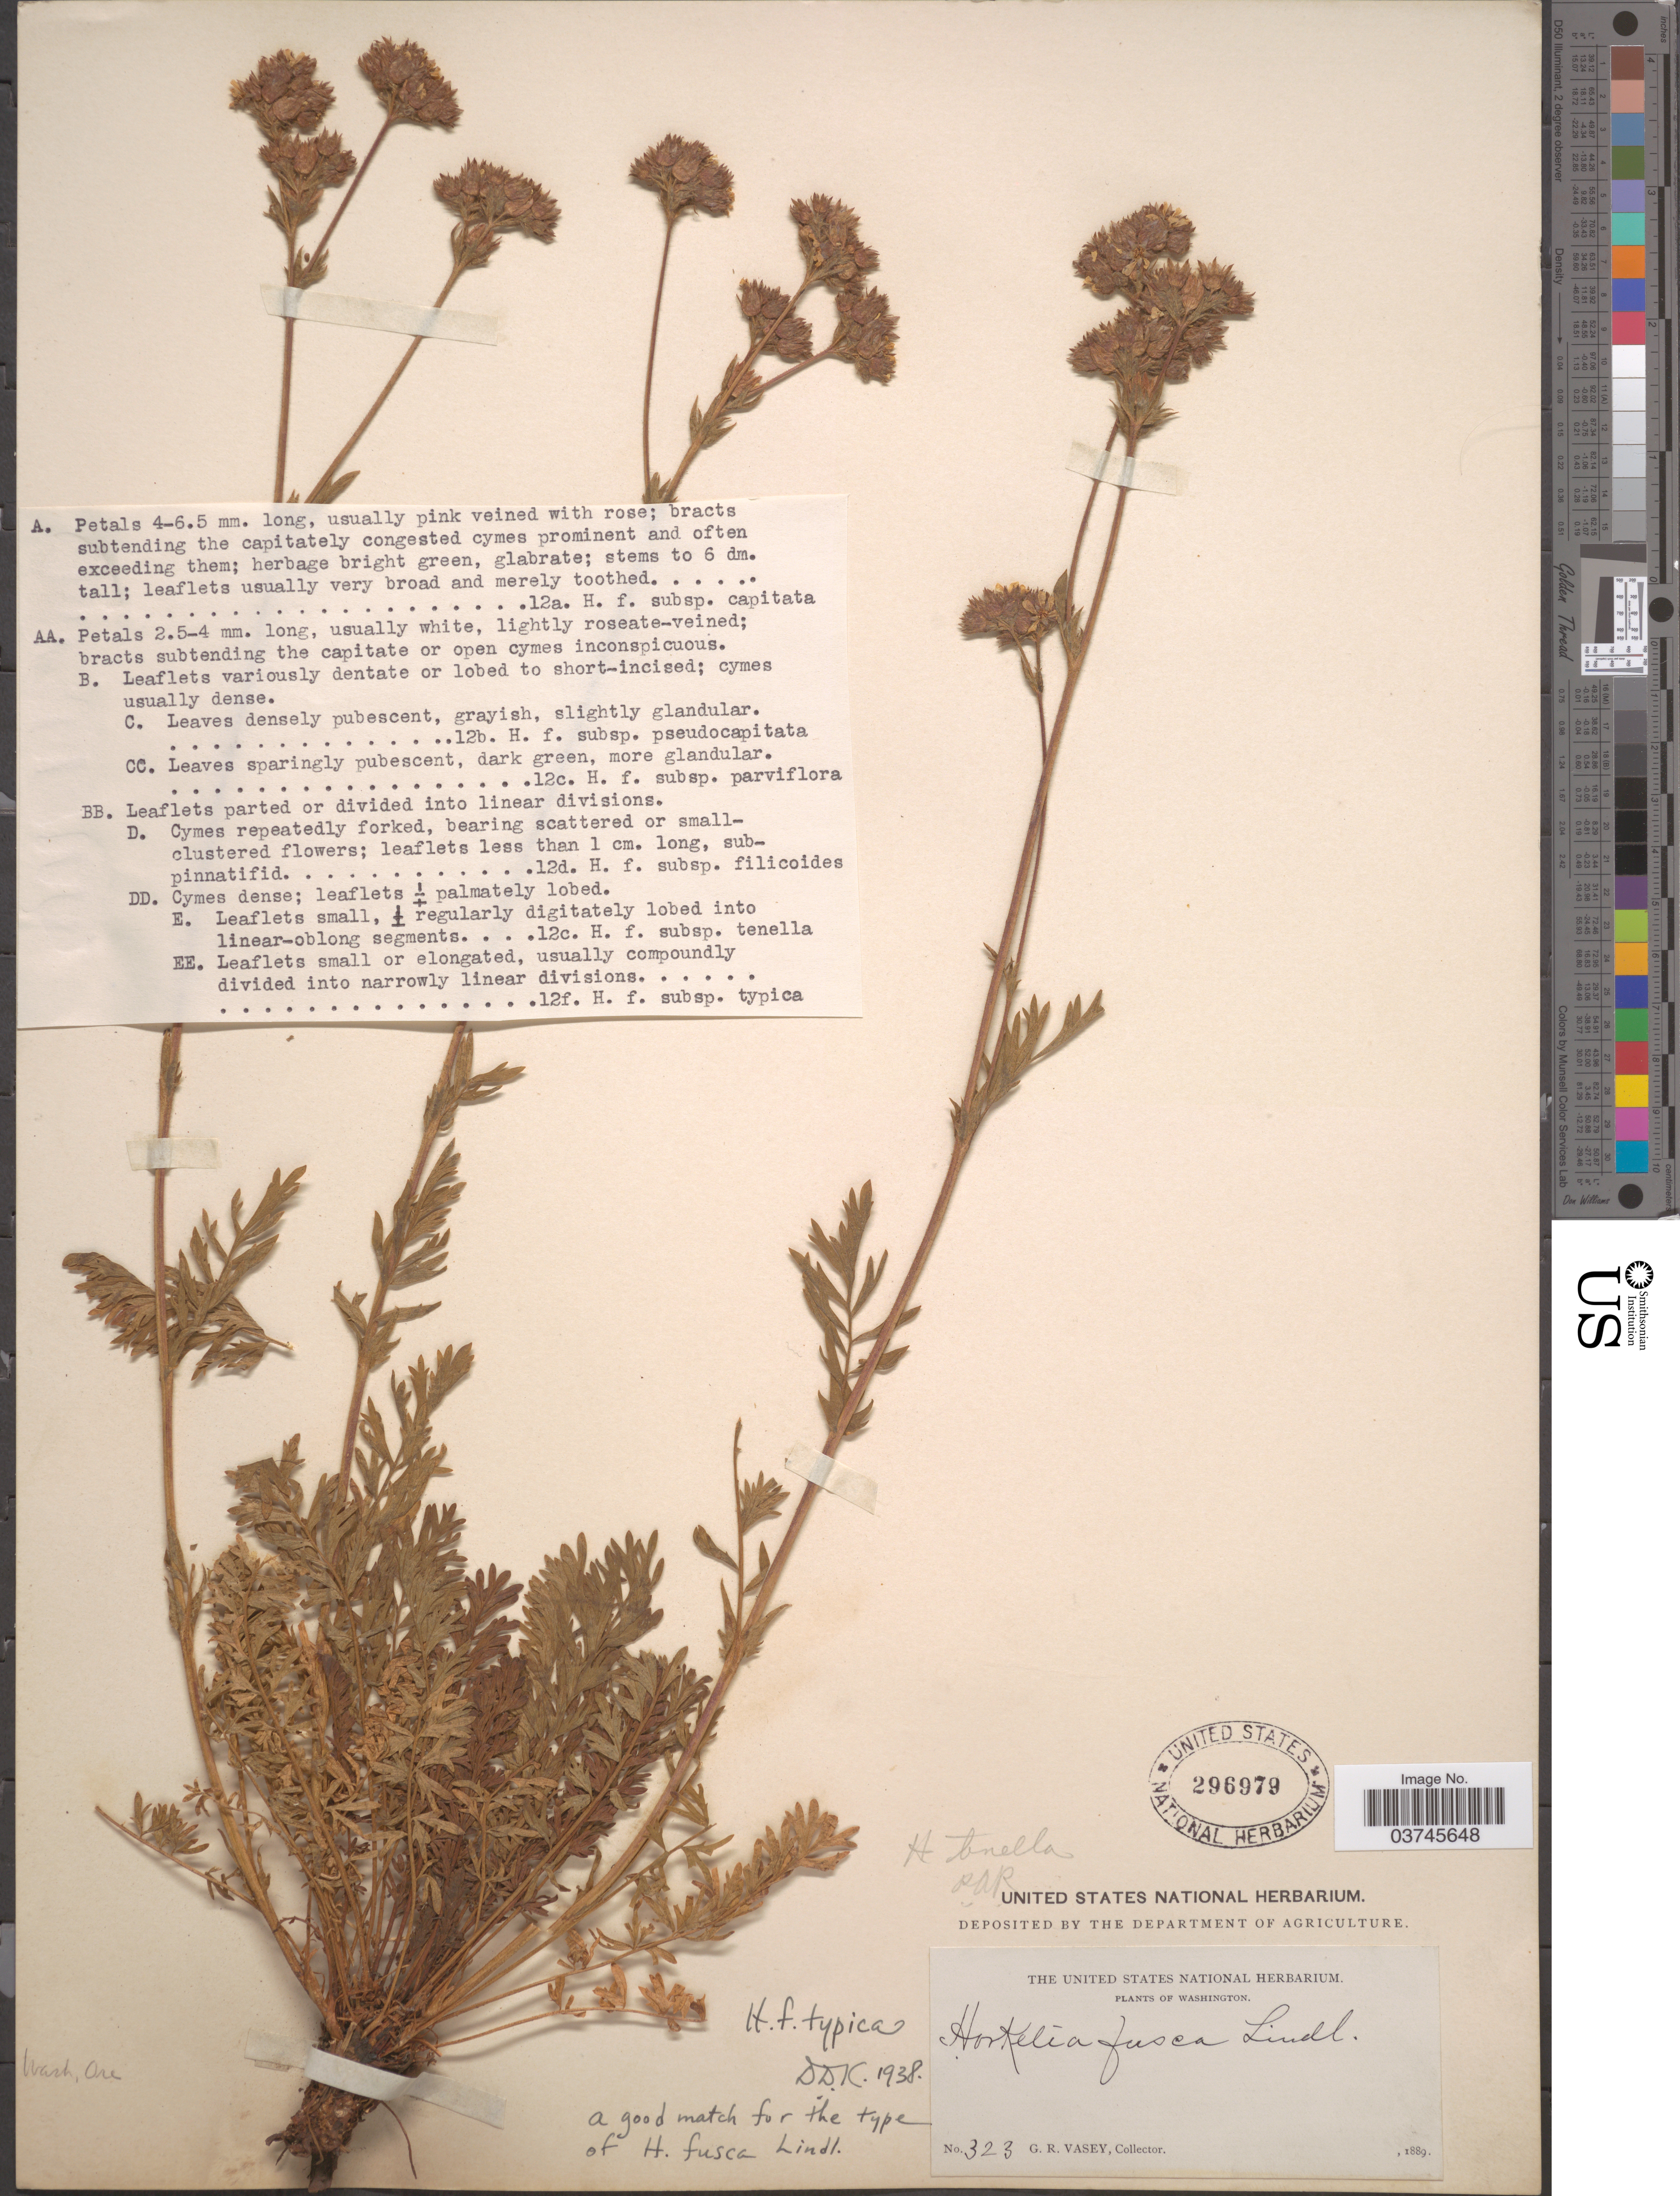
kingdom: Plantae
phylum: Tracheophyta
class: Magnoliopsida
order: Rosales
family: Rosaceae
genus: Potentilla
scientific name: Potentilla douglasii var. douglasii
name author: Greene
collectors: G. R. Vasey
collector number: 323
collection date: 1889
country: United States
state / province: Washington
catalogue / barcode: US 296979